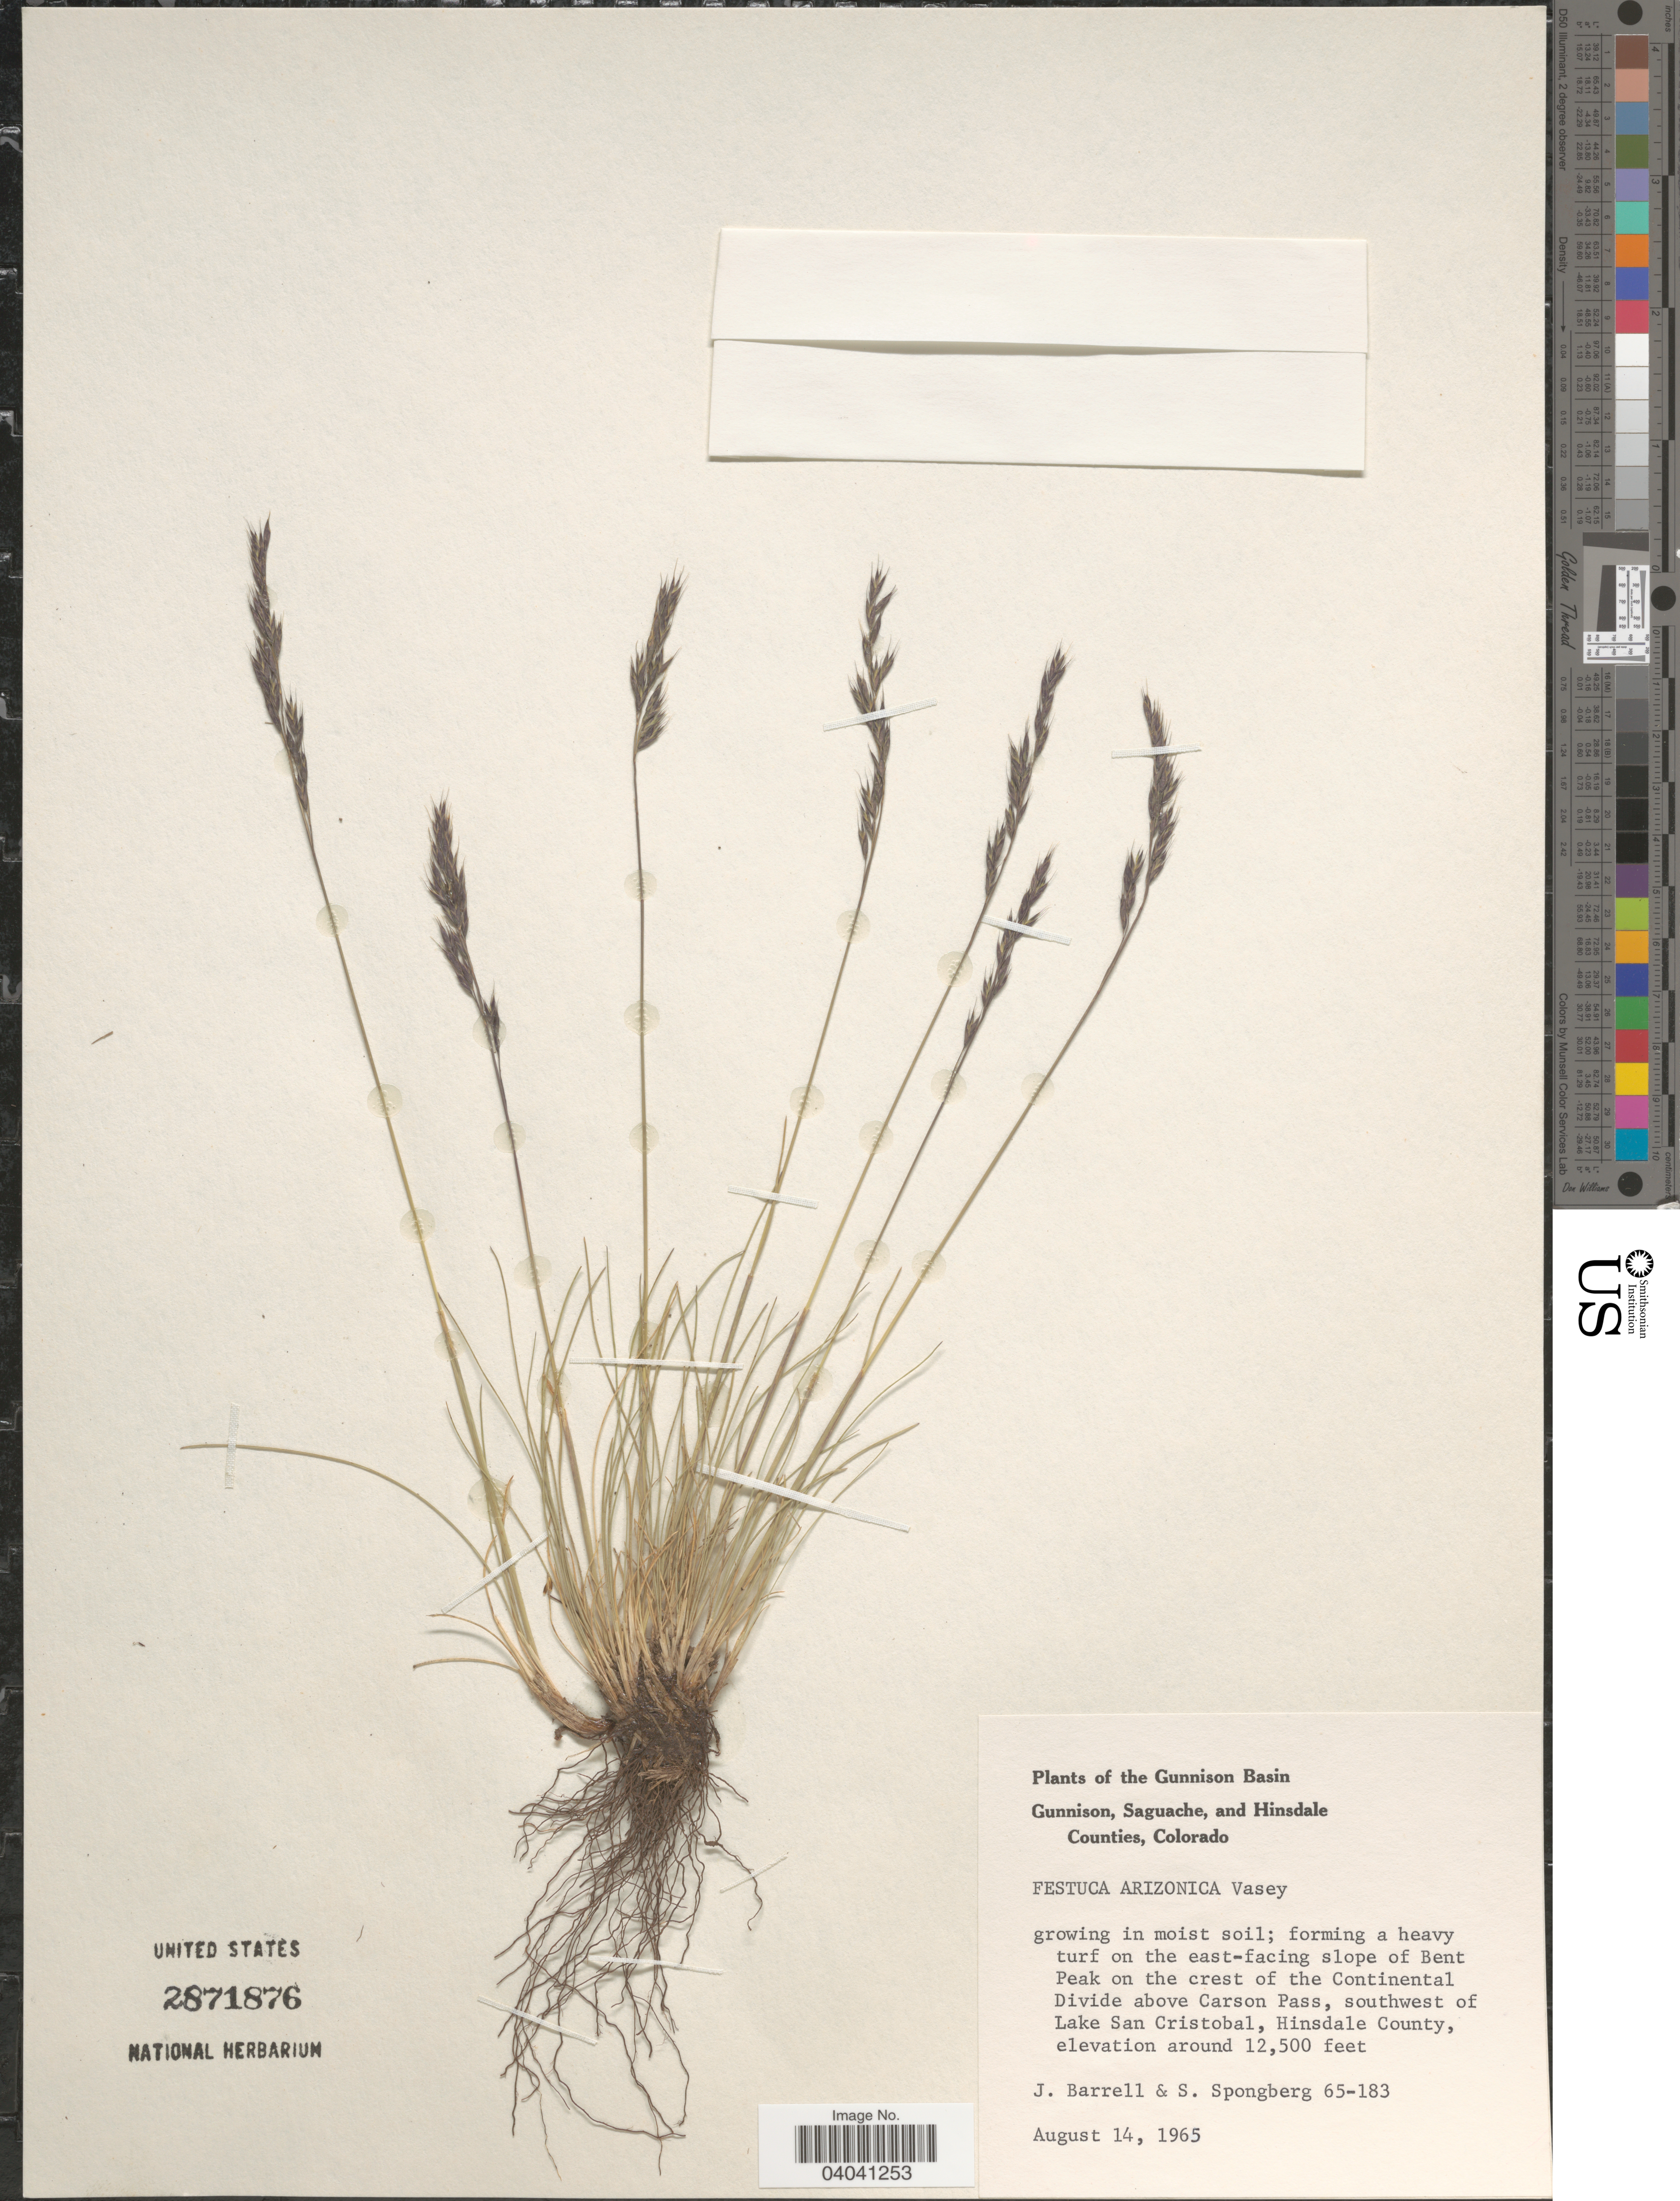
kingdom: Plantae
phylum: Tracheophyta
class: Liliopsida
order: Poales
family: Poaceae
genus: Festuca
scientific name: Festuca arizonica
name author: Vasey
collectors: J. Barrell & S. A.Spongberg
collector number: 65-183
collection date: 1965-08-14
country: United States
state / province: Colorado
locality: The Gunnison Basin. On the east-facing slope of Bent Peak on the crest of the Continental Divide above Carson Pass, southwest of Lake San Cristobal, Hinsdale County.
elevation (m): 3810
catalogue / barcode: US 2871876